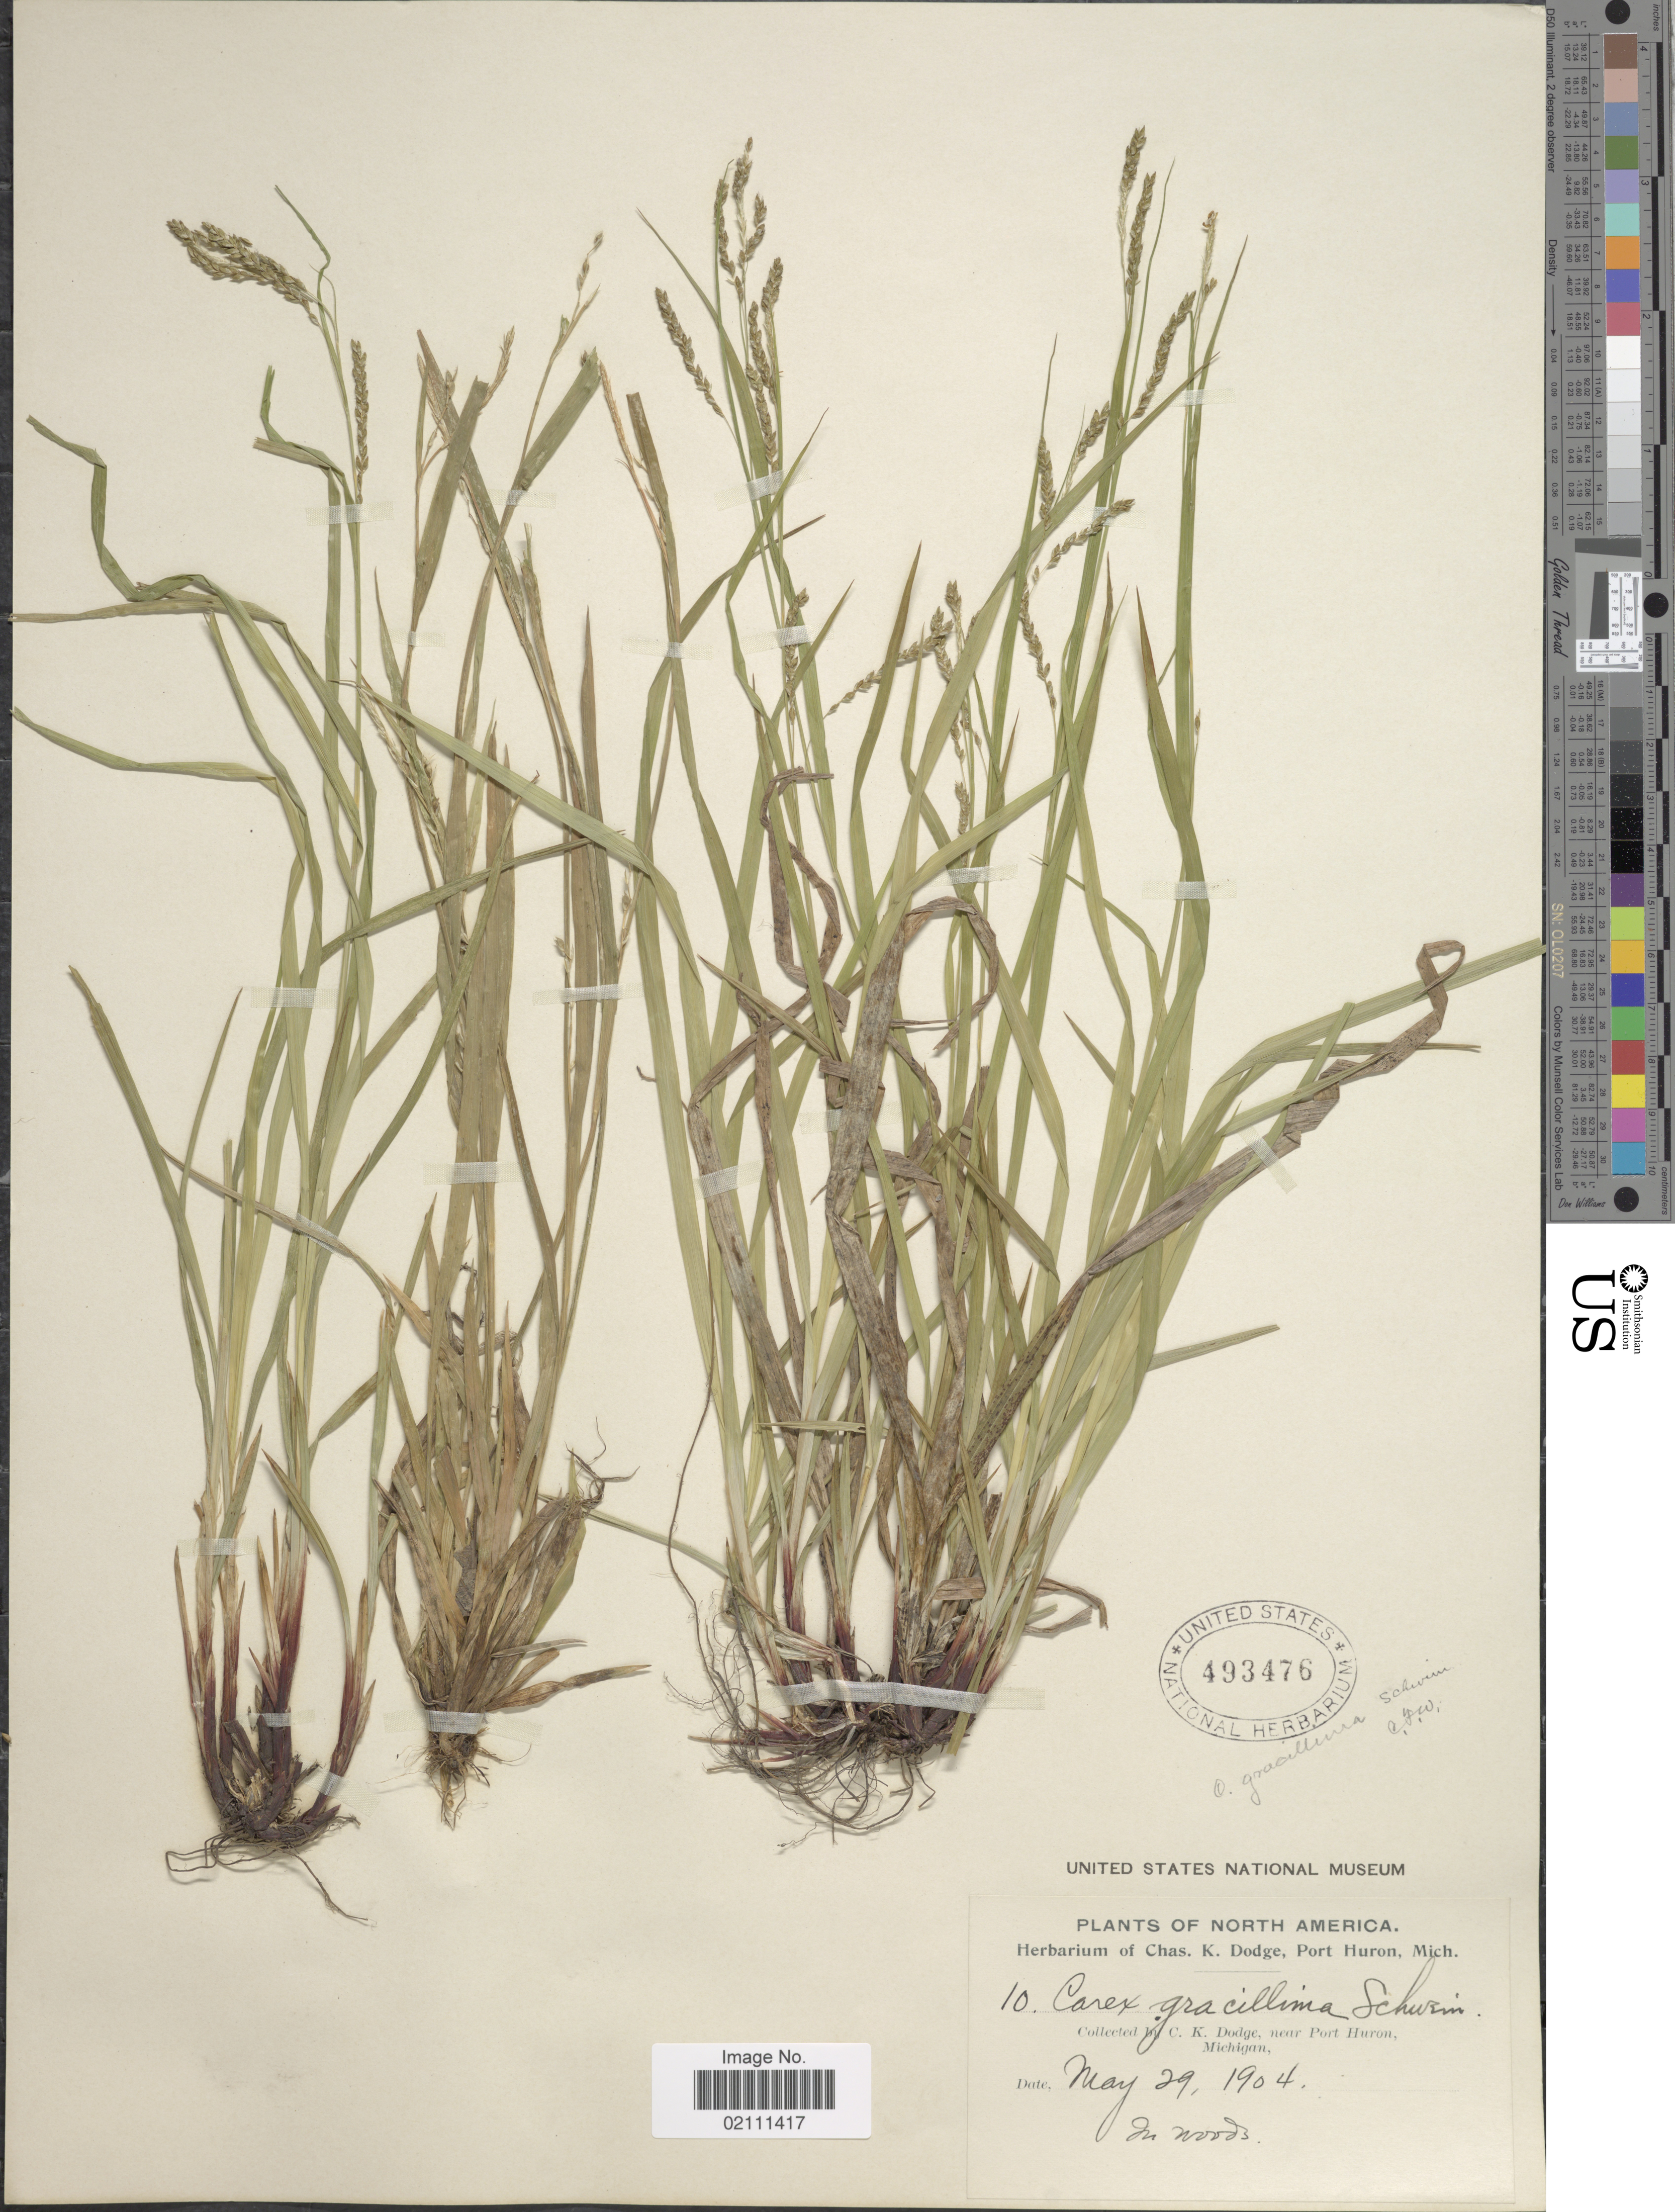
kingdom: Plantae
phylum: Tracheophyta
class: Liliopsida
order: Poales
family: Cyperaceae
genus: Carex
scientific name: Carex gracillima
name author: Schwein.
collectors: C. K. Dodge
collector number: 10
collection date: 1904-05-29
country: United States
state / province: Michigan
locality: Near Port Huron, in woods.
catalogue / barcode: US 493476